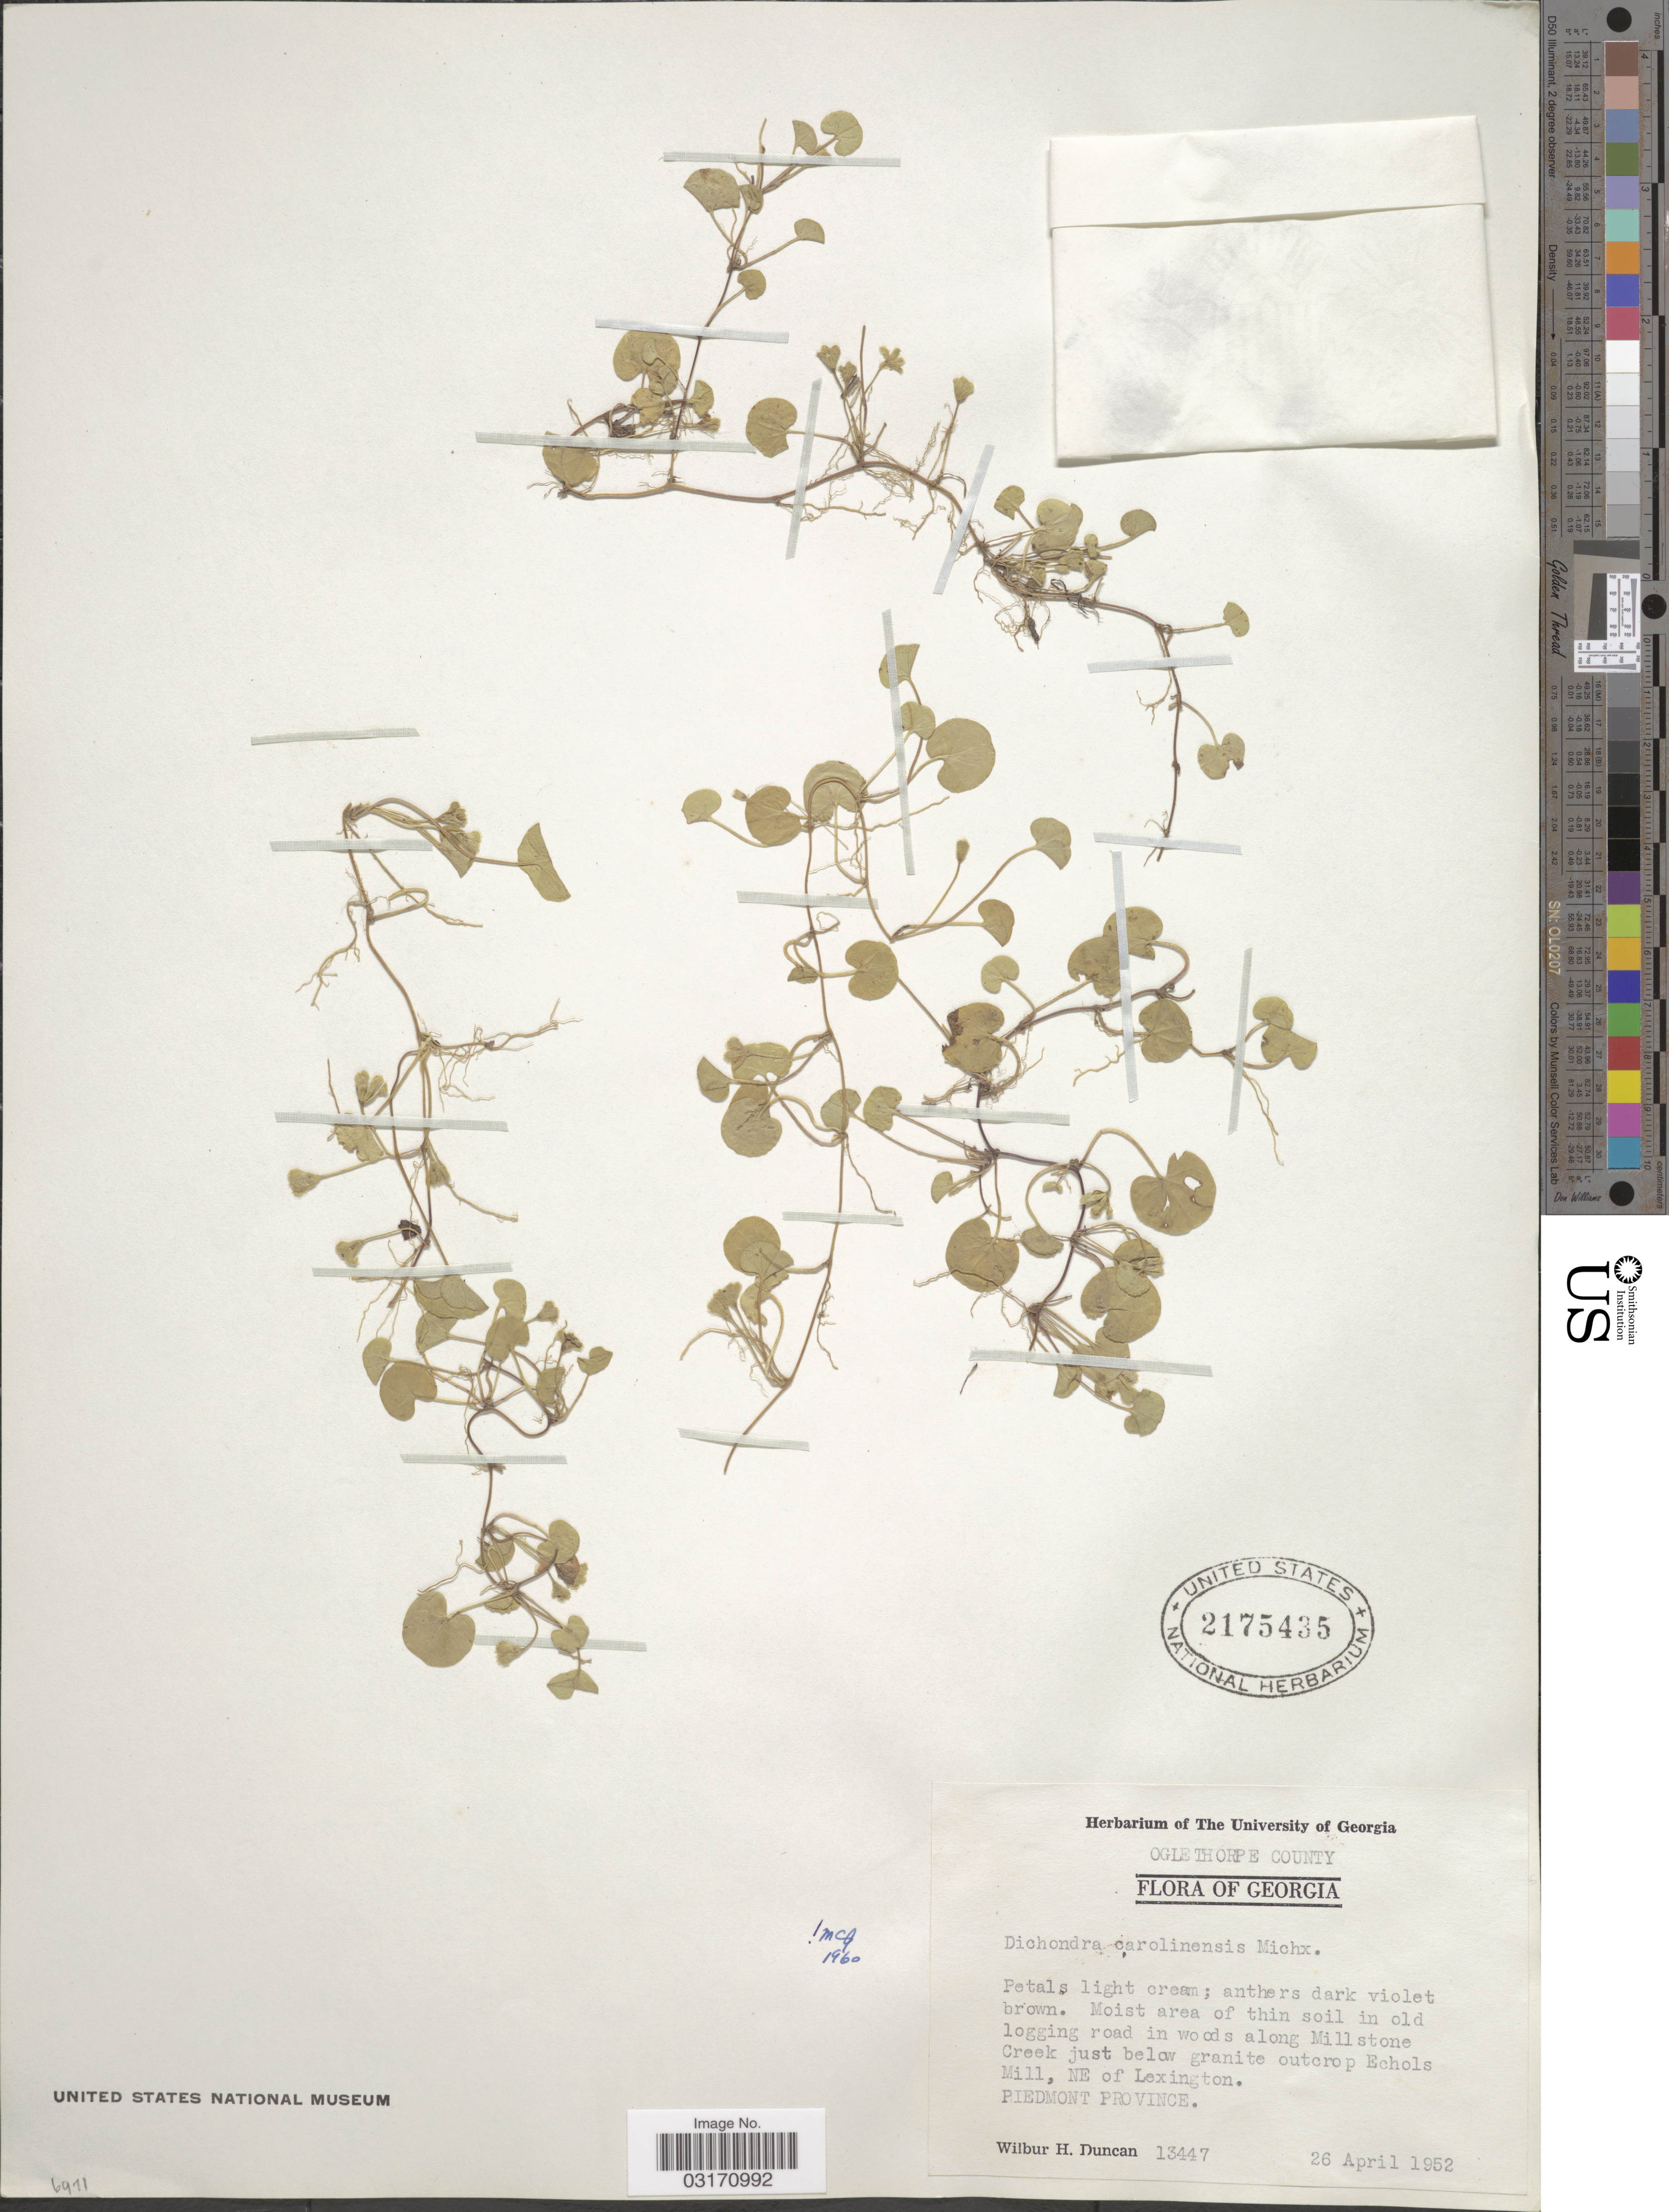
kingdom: Plantae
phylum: Tracheophyta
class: Magnoliopsida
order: Solanales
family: Convolvulaceae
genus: Dichondra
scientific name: Dichondra carolinensis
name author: Michx.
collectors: W. H. Duncan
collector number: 13447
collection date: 1952-04-26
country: United States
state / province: Georgia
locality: Oglethorpe County. In old logging road in woods along Millstone Creek just below granite outcrop Echols Mill, NE of Lexington. Piedmont Province.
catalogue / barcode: US 2175435